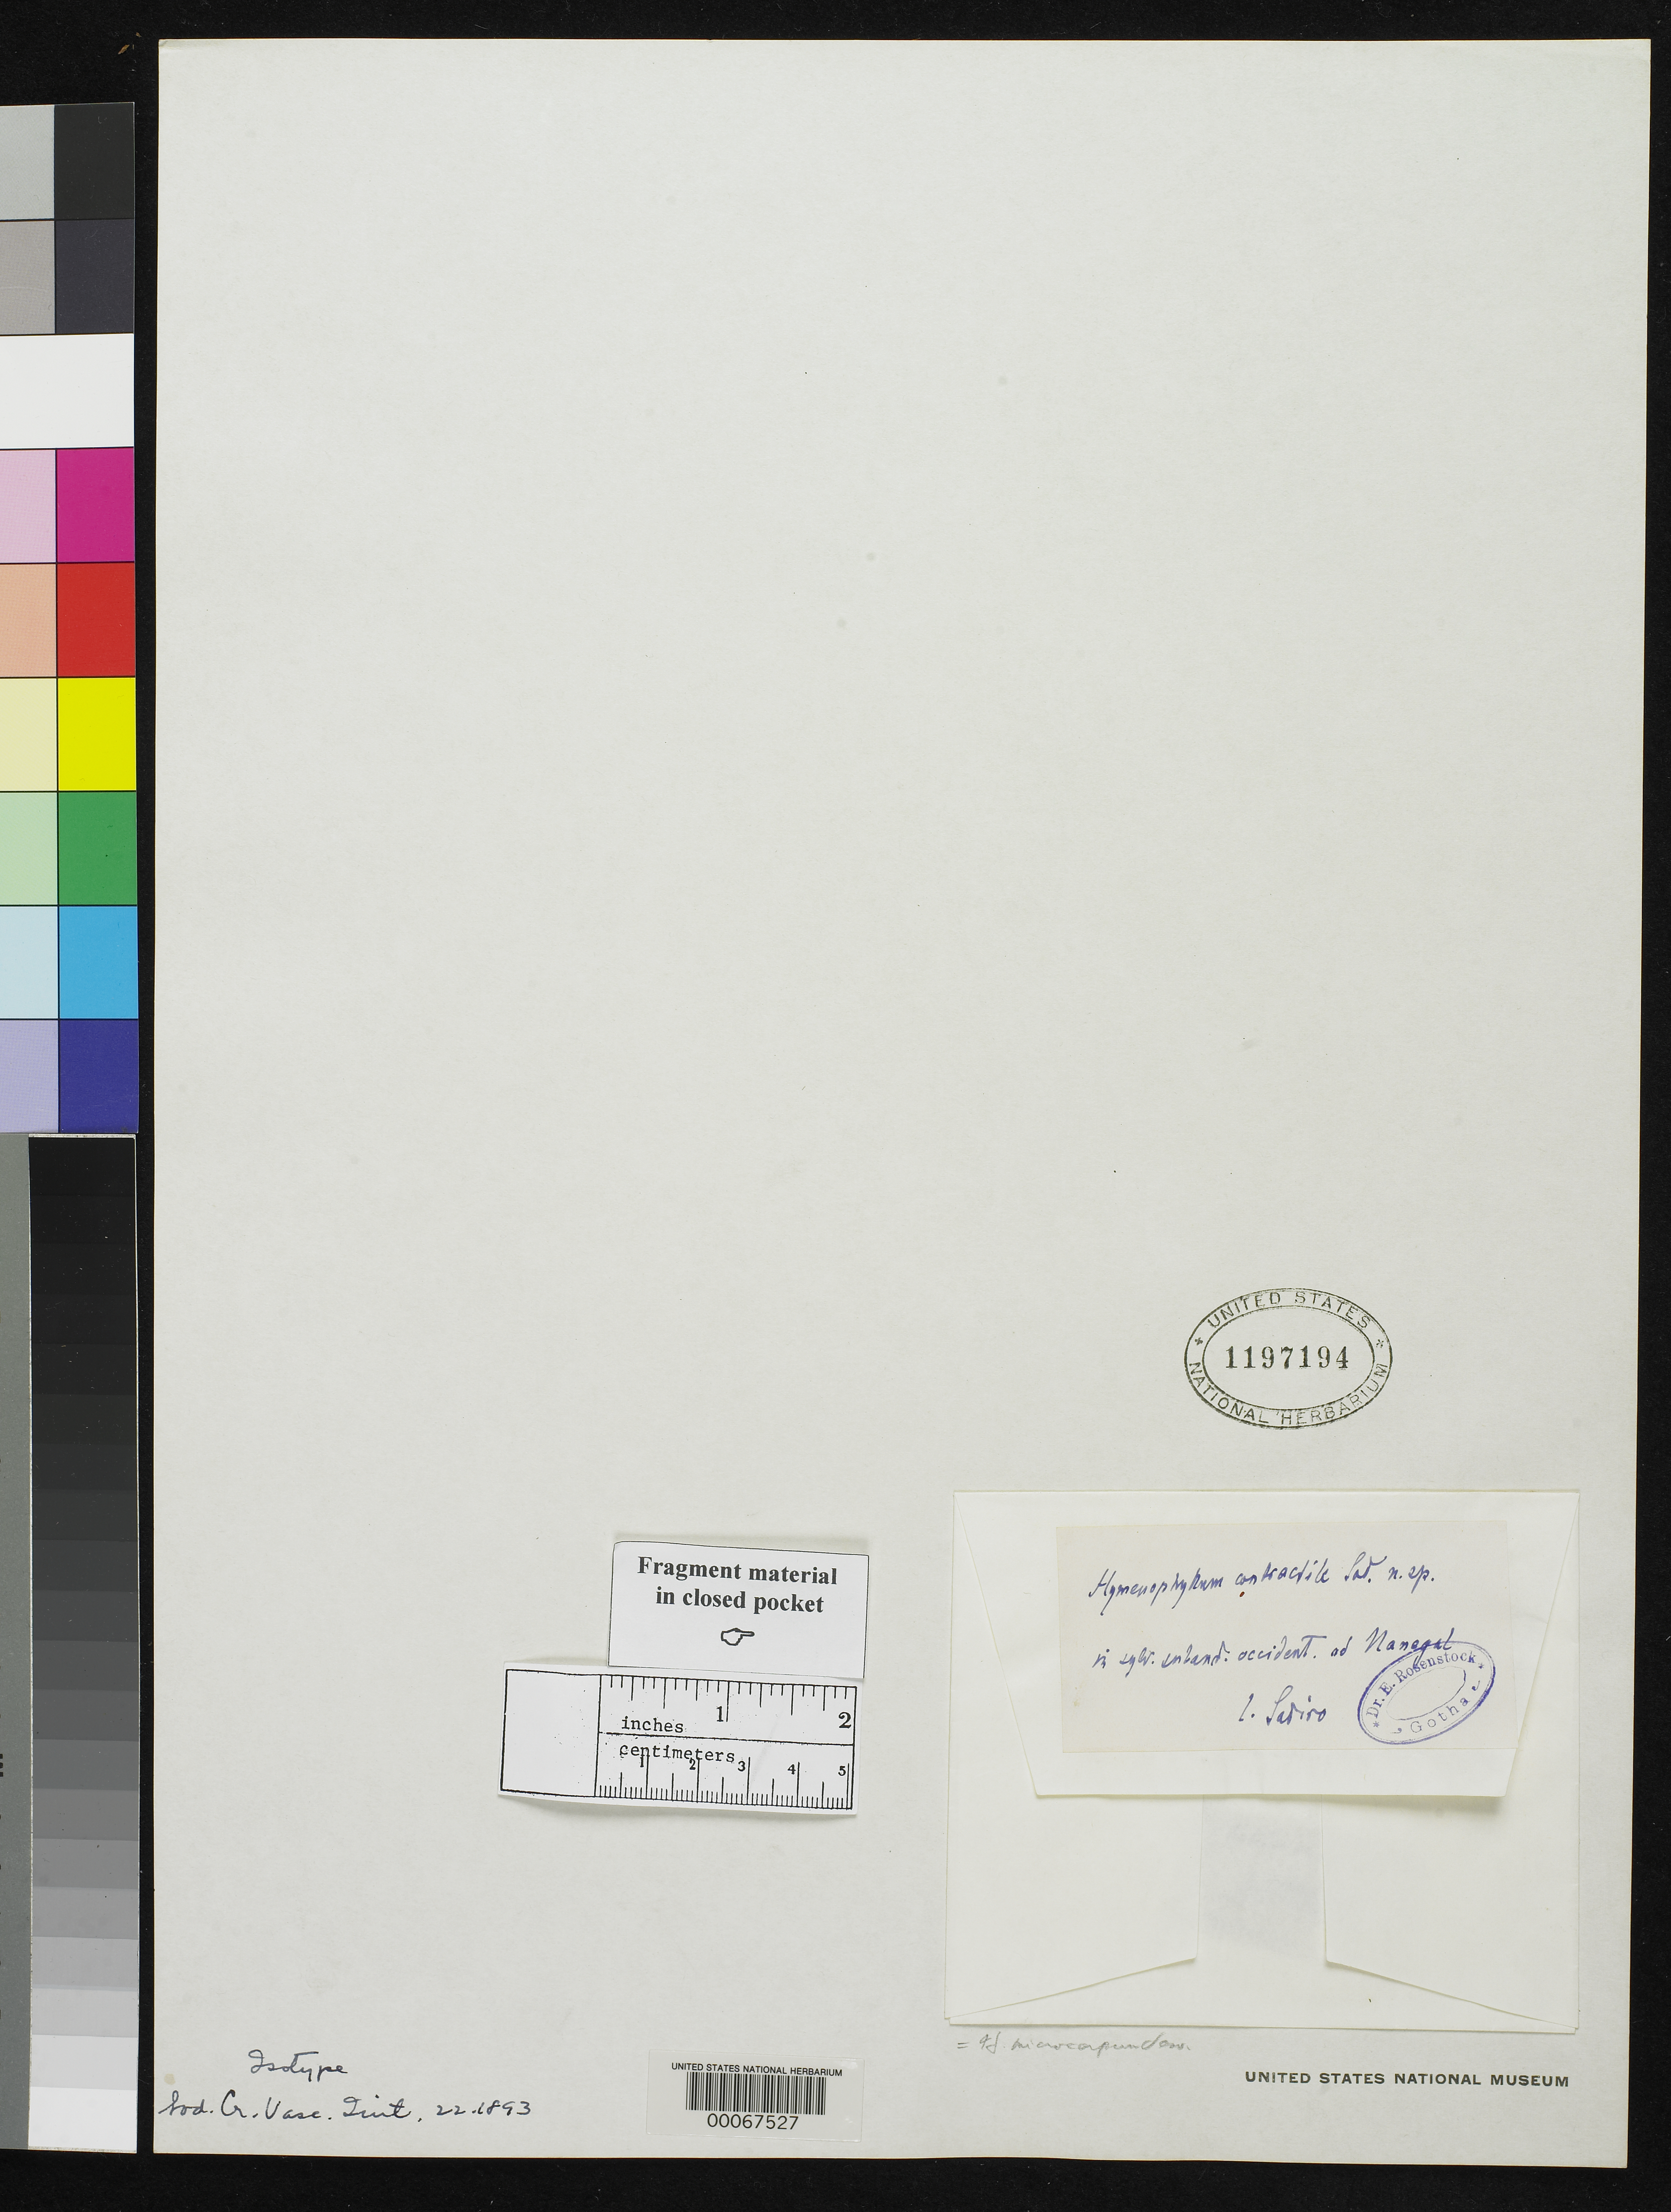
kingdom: Plantae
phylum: Tracheophyta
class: Polypodiopsida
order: Hymenophyllales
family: Hymenophyllaceae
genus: Hymenophyllum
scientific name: Hymenophyllum contractile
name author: Sodiro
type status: Type Collection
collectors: L. Sodiro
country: Ecuador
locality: Occident. et Nanegal.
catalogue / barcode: US 1197194